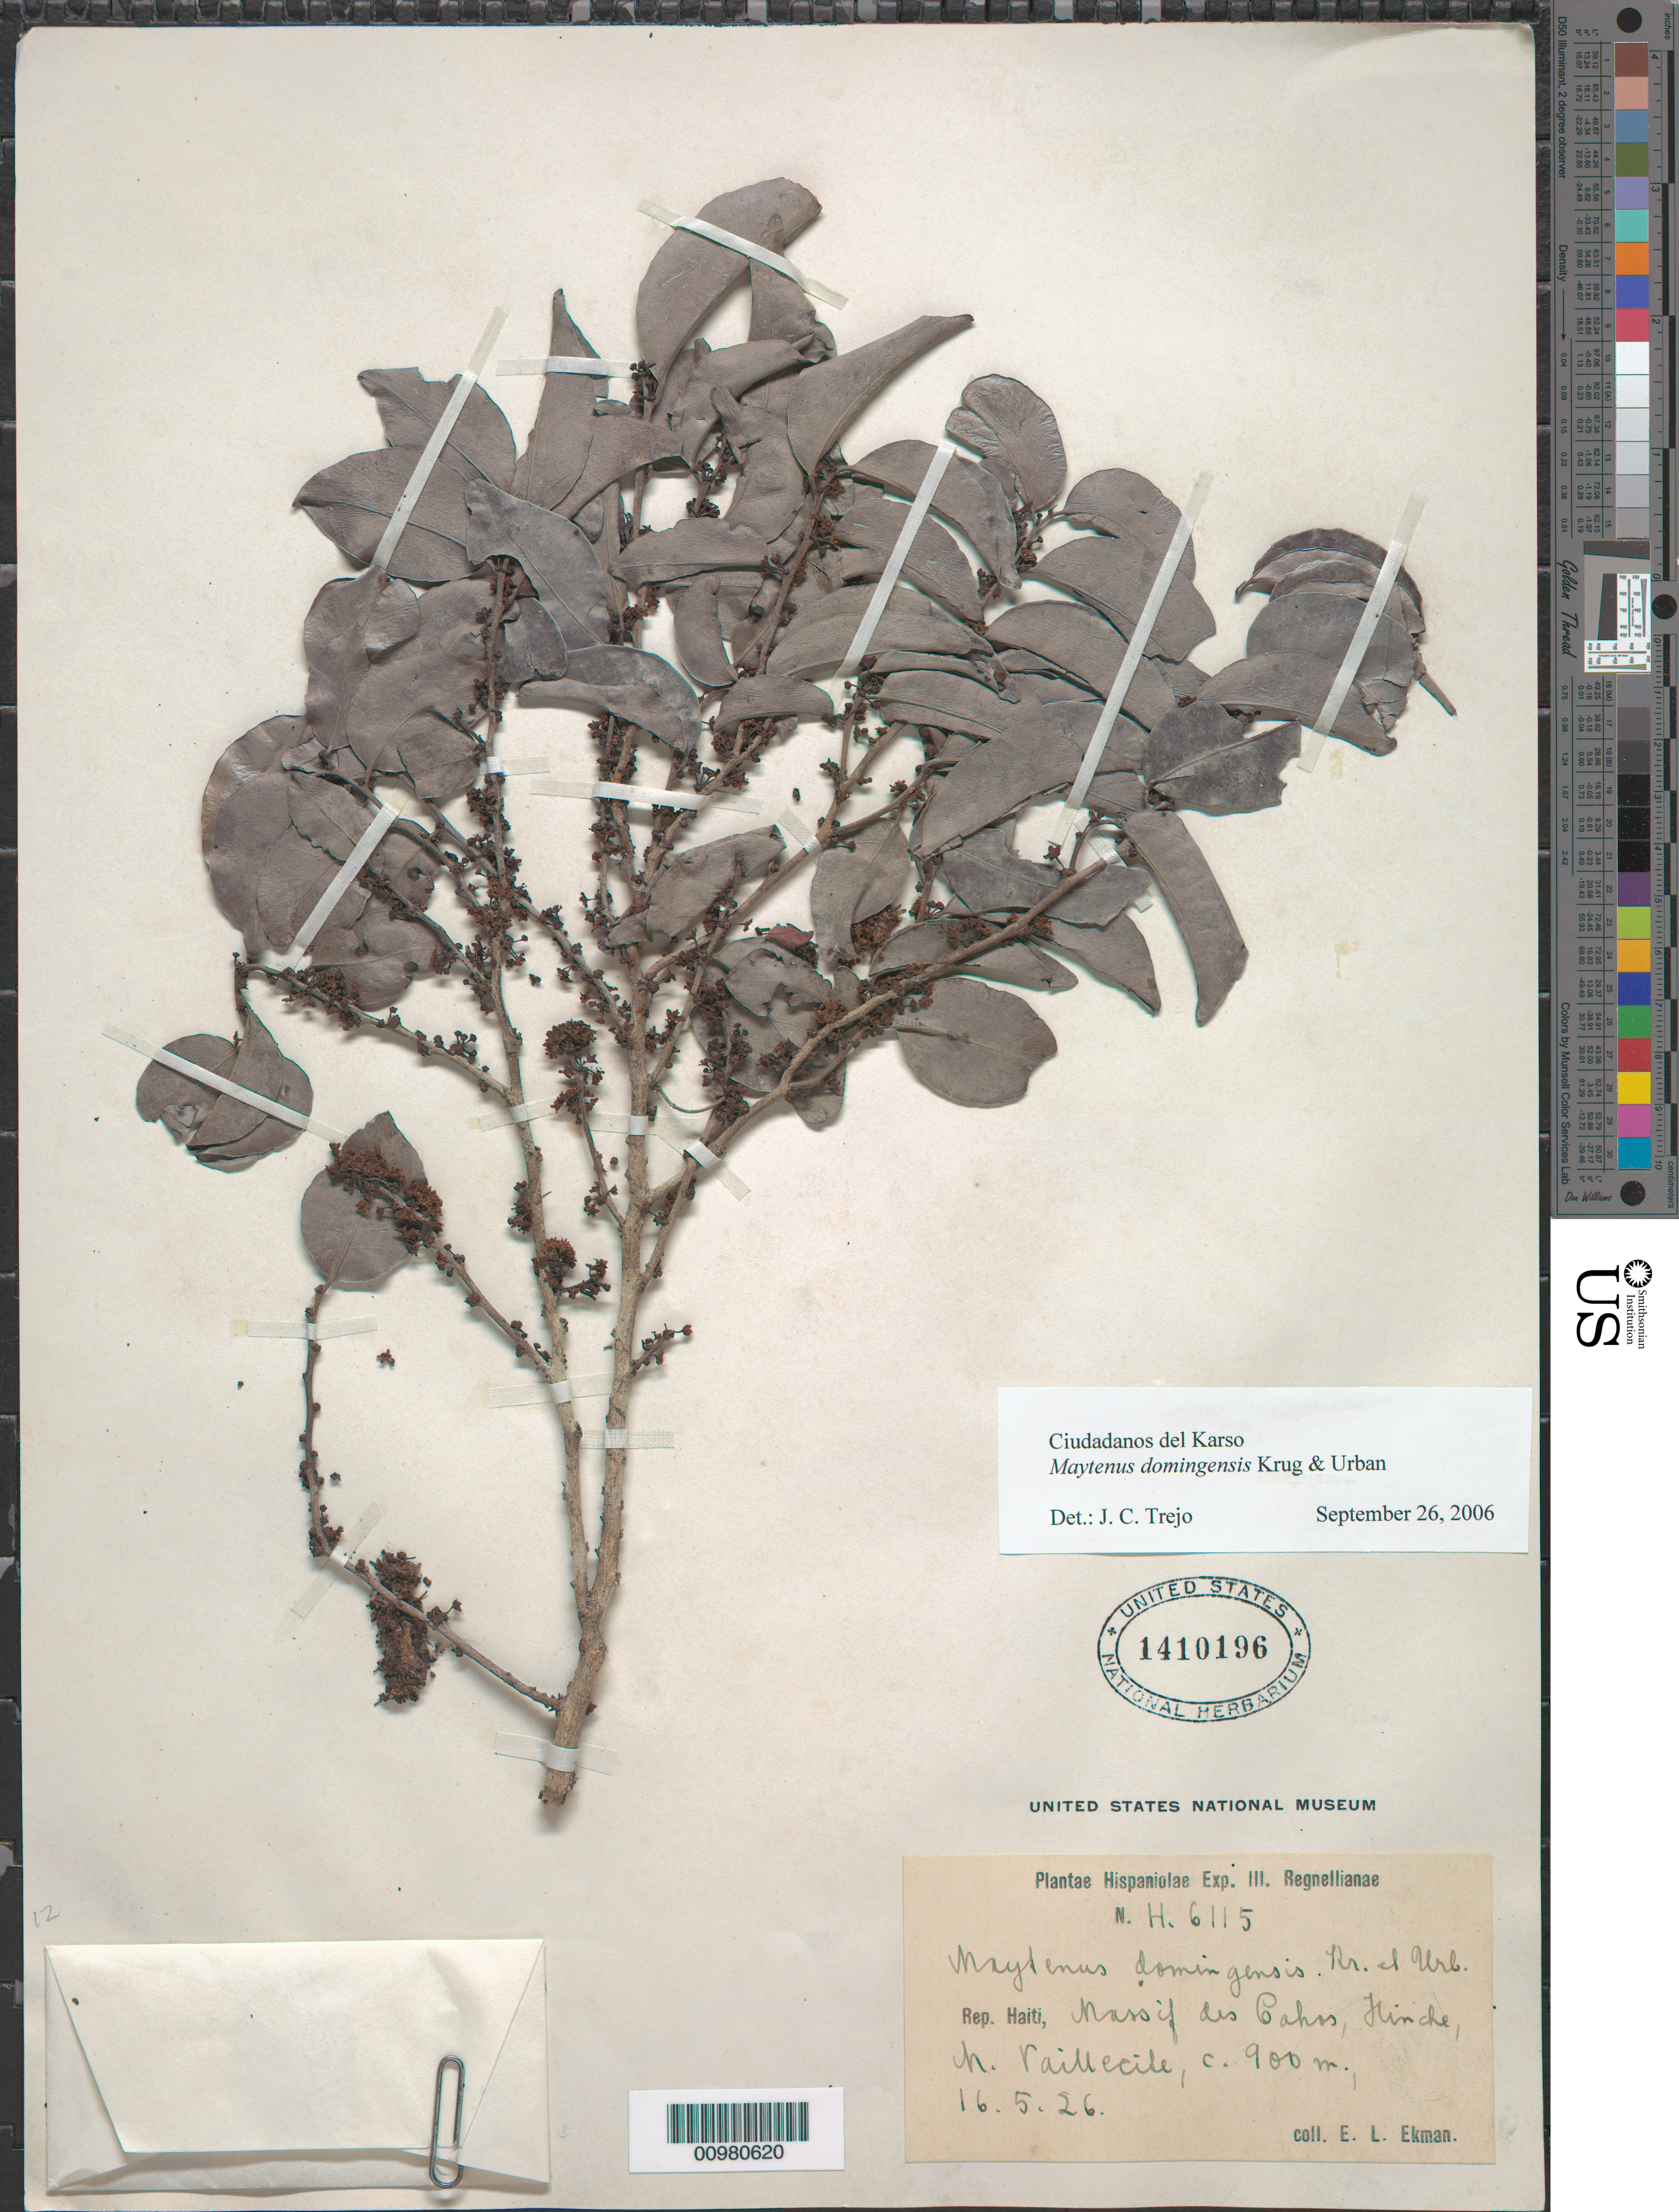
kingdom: Plantae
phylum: Tracheophyta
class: Magnoliopsida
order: Celastrales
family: Celastraceae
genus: Maytenus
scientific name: Maytenus domingensis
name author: Krug & Urb.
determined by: Trejo-Torres, J. C.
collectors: E. L. Ekman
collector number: H 6115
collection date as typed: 16 May 1926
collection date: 1926-05-16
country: Haiti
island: Hispaniola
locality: Massif des Cahos, Hinche, h. Vaillecile.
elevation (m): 900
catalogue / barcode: US 1410196